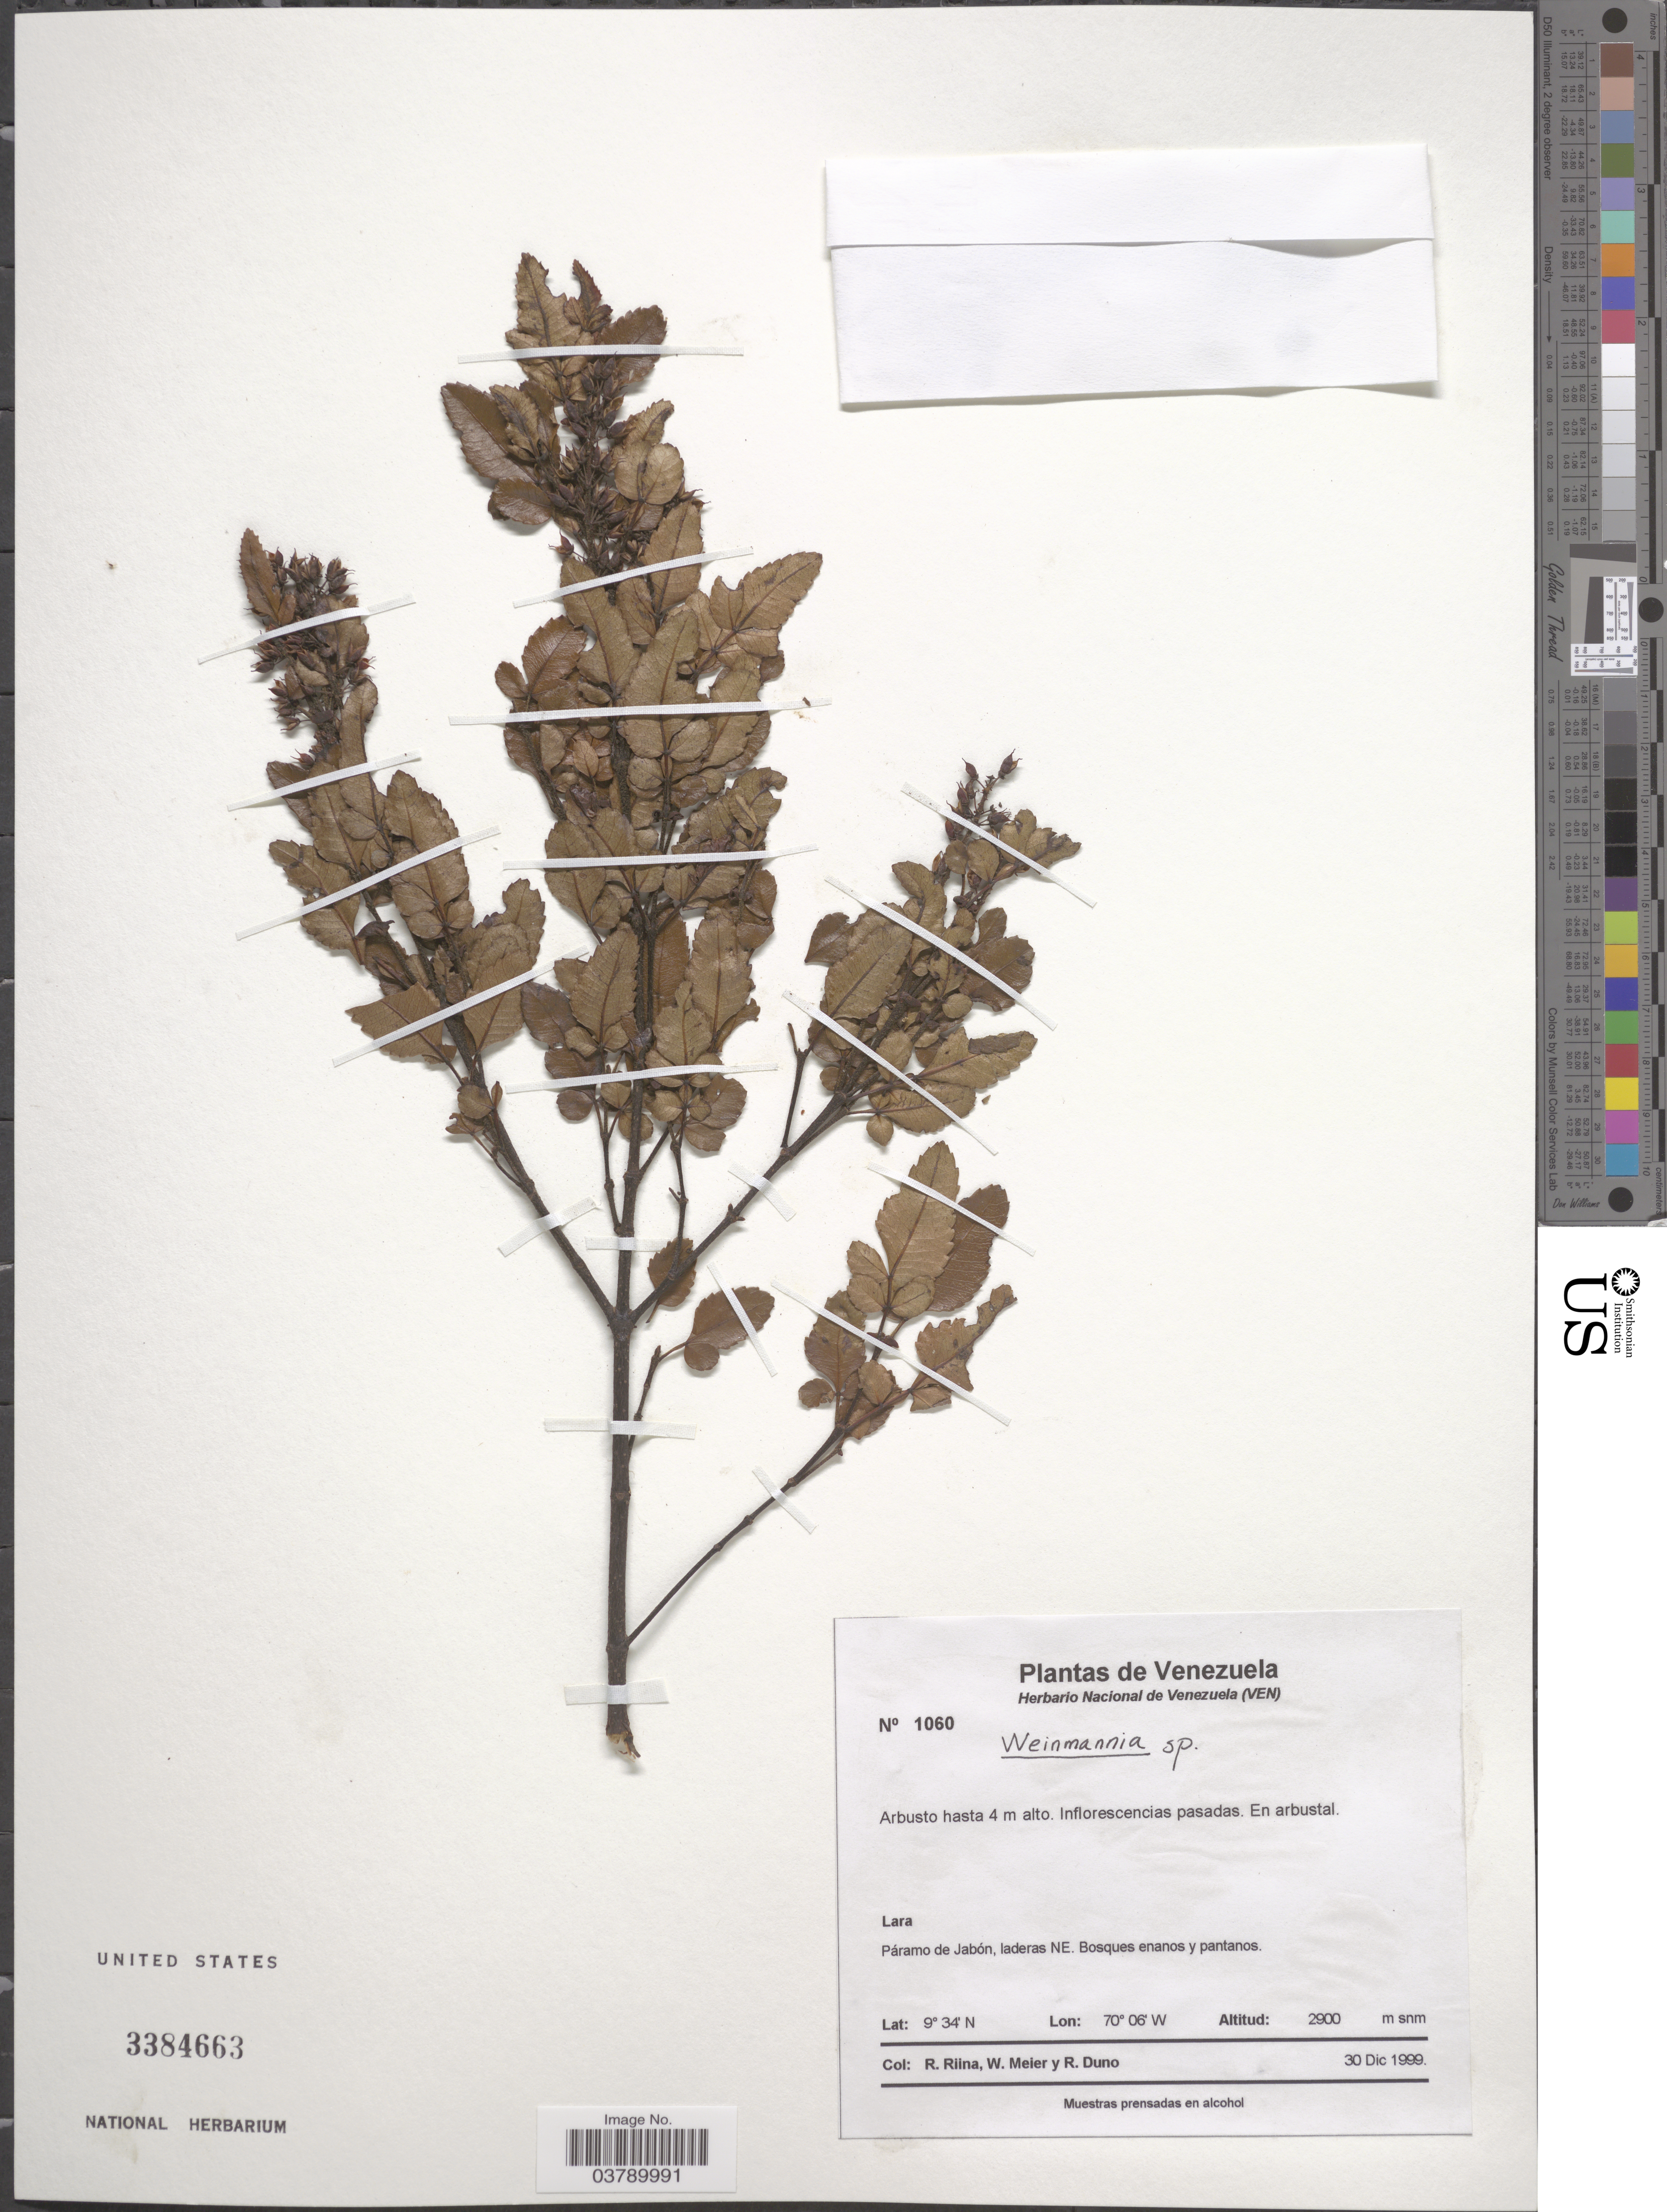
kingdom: Plantae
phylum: Tracheophyta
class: Magnoliopsida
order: Oxalidales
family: Cunoniaceae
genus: Weinmannia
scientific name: Weinmannia anisophylla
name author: Standl. & L.O. Williams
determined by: Dorr, L. J., (BOT), Smithsonian Institution - National Museum of Natural History (UNITED STATES)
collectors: R. Riina, W. Meier & R. Duno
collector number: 1060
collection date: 1999-12-30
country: Venezuela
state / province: Lara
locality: Páramo de Jabón, laderas NE. Bosques enanos y pantanos.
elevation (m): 2900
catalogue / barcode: US 3384663